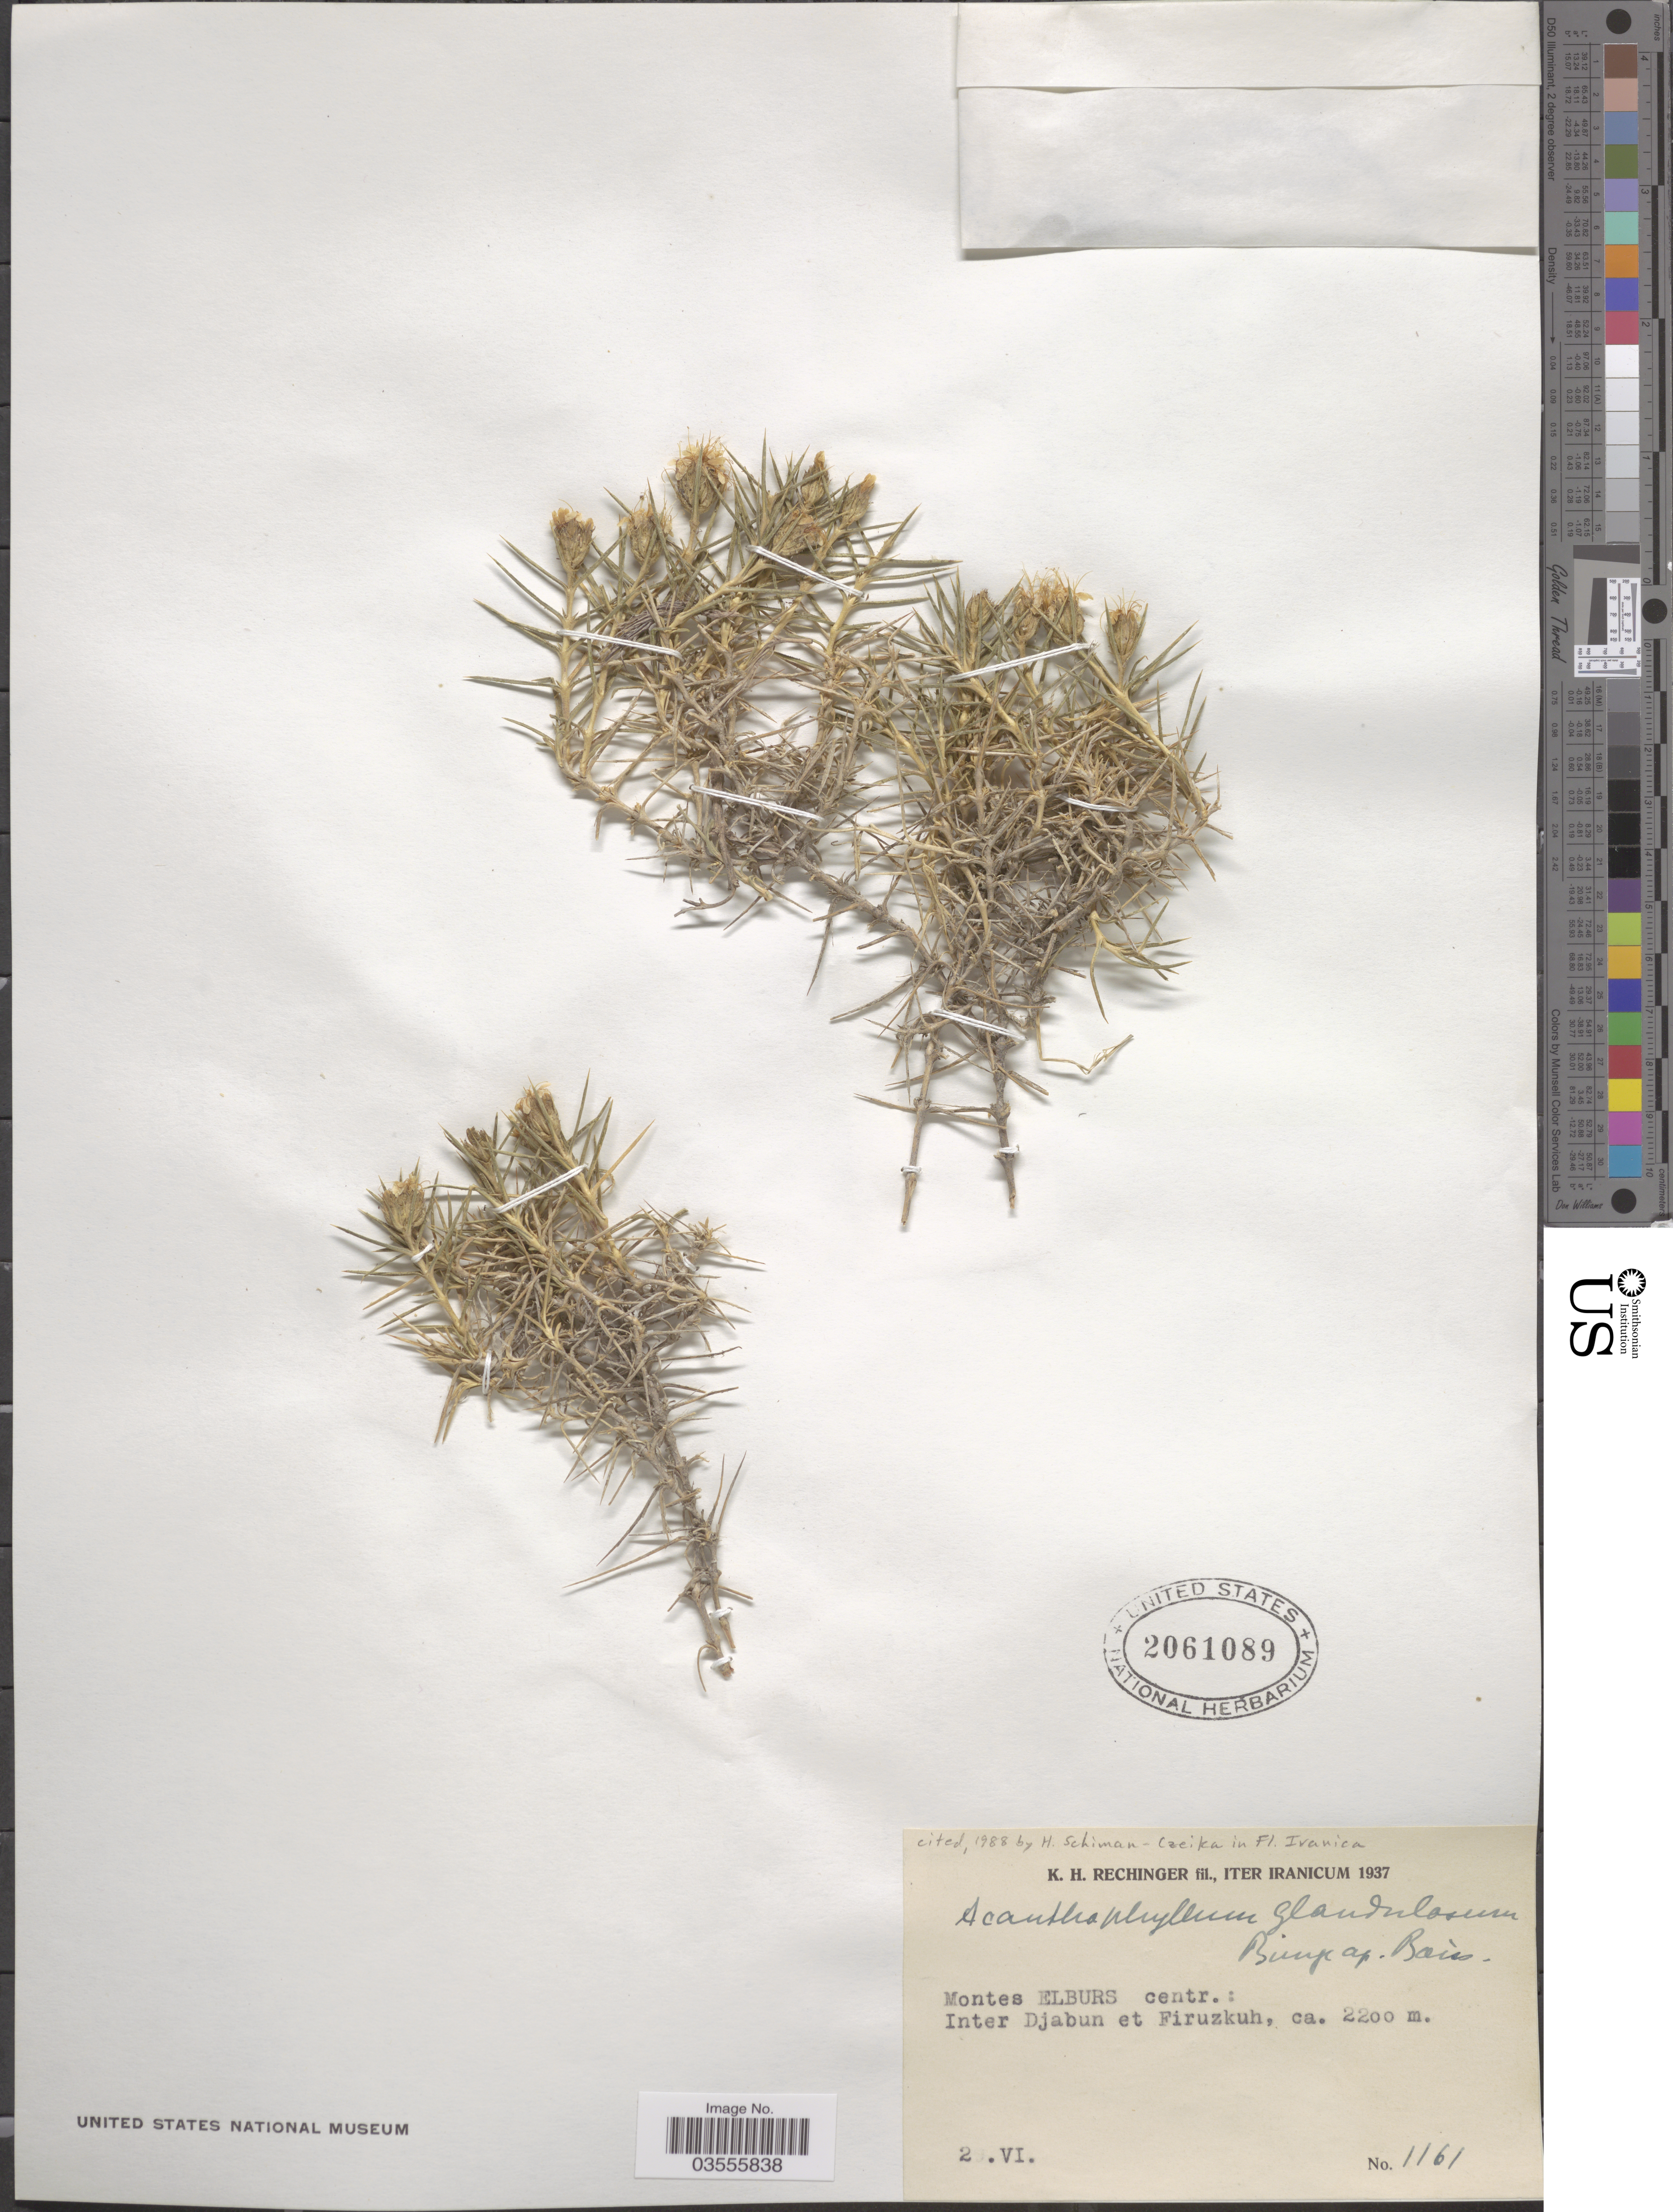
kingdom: Plantae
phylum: Tracheophyta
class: Magnoliopsida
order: Caryophyllales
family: Caryophyllaceae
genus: Acanthophyllum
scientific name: Acanthophyllum glandulosum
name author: Bunge ex Boiss.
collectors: K. H. Rechinger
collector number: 1161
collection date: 1937-06-02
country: Iran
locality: Iter Iranicum. Montes Elburs centr.: Inter Djabun et Firuzkuh.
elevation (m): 2200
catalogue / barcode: US 2061089